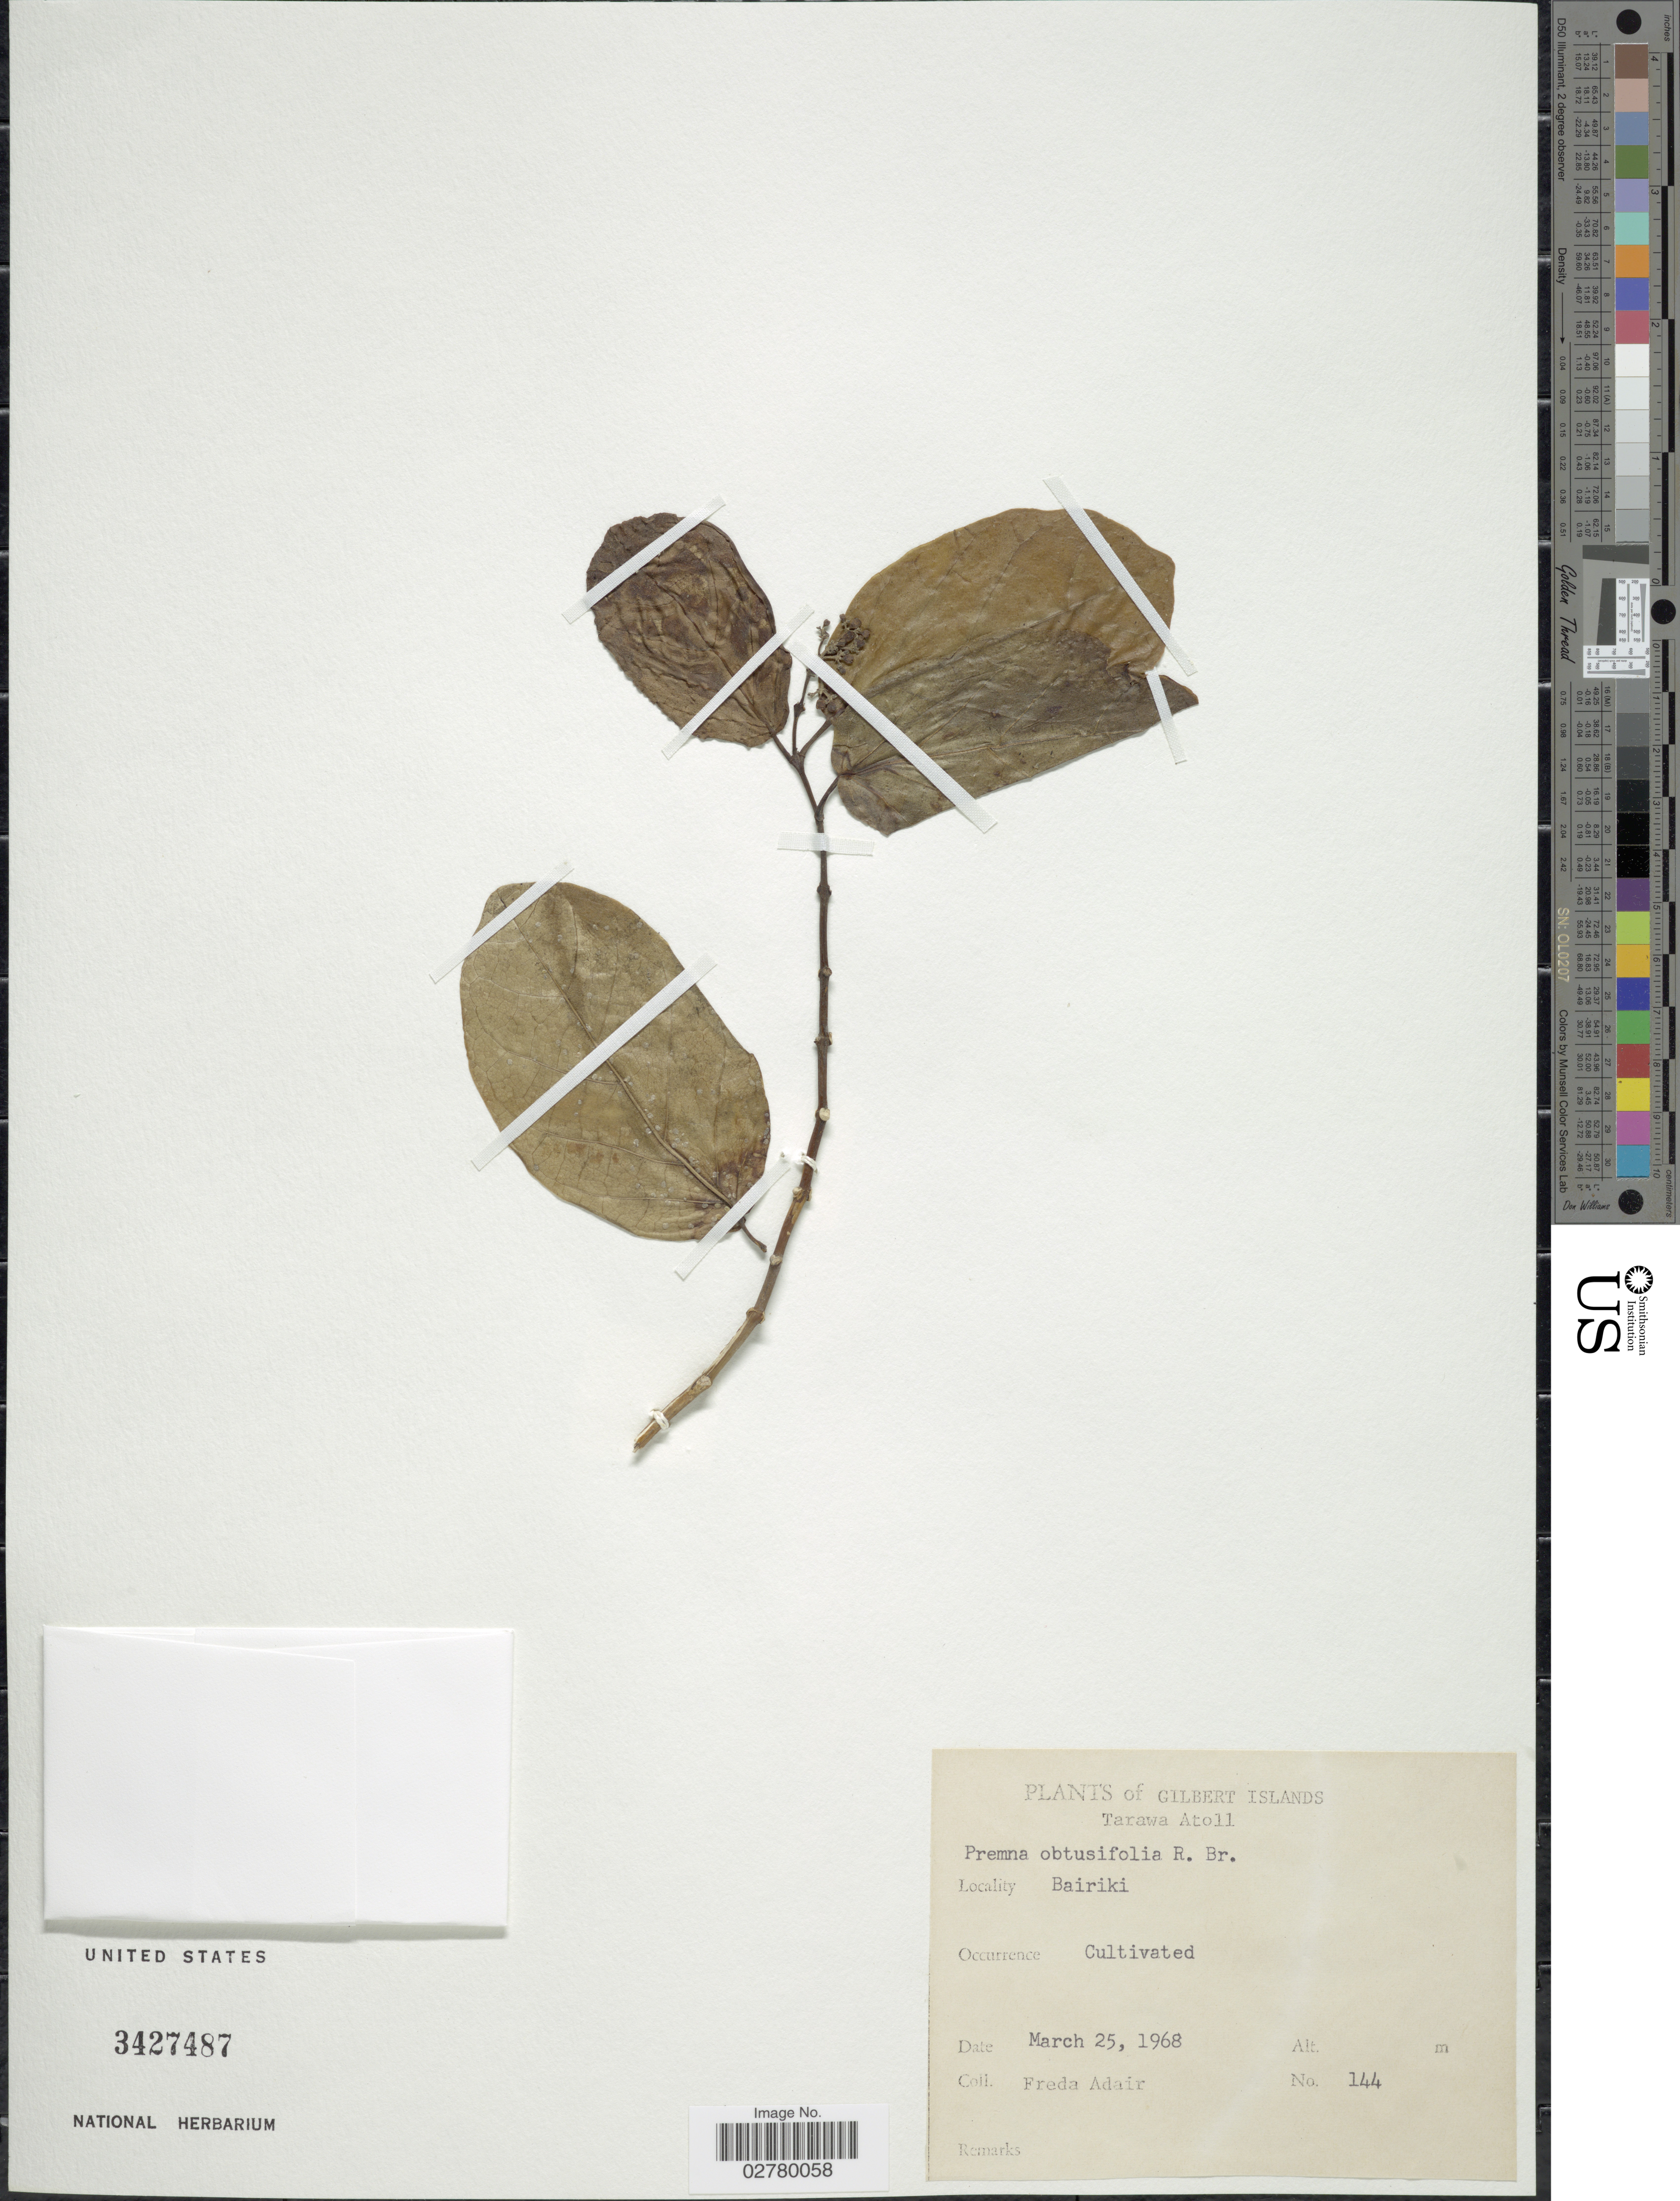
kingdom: Plantae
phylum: Tracheophyta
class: Magnoliopsida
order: Lamiales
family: Lamiaceae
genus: Premna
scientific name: Premna obtusifolia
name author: R. Br.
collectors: F. Adair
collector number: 144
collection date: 1968-03-25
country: Kiribati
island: Tarawa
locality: Gilbert Islands. Tarawa Atoll. Bairiki.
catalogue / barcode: US 3427487